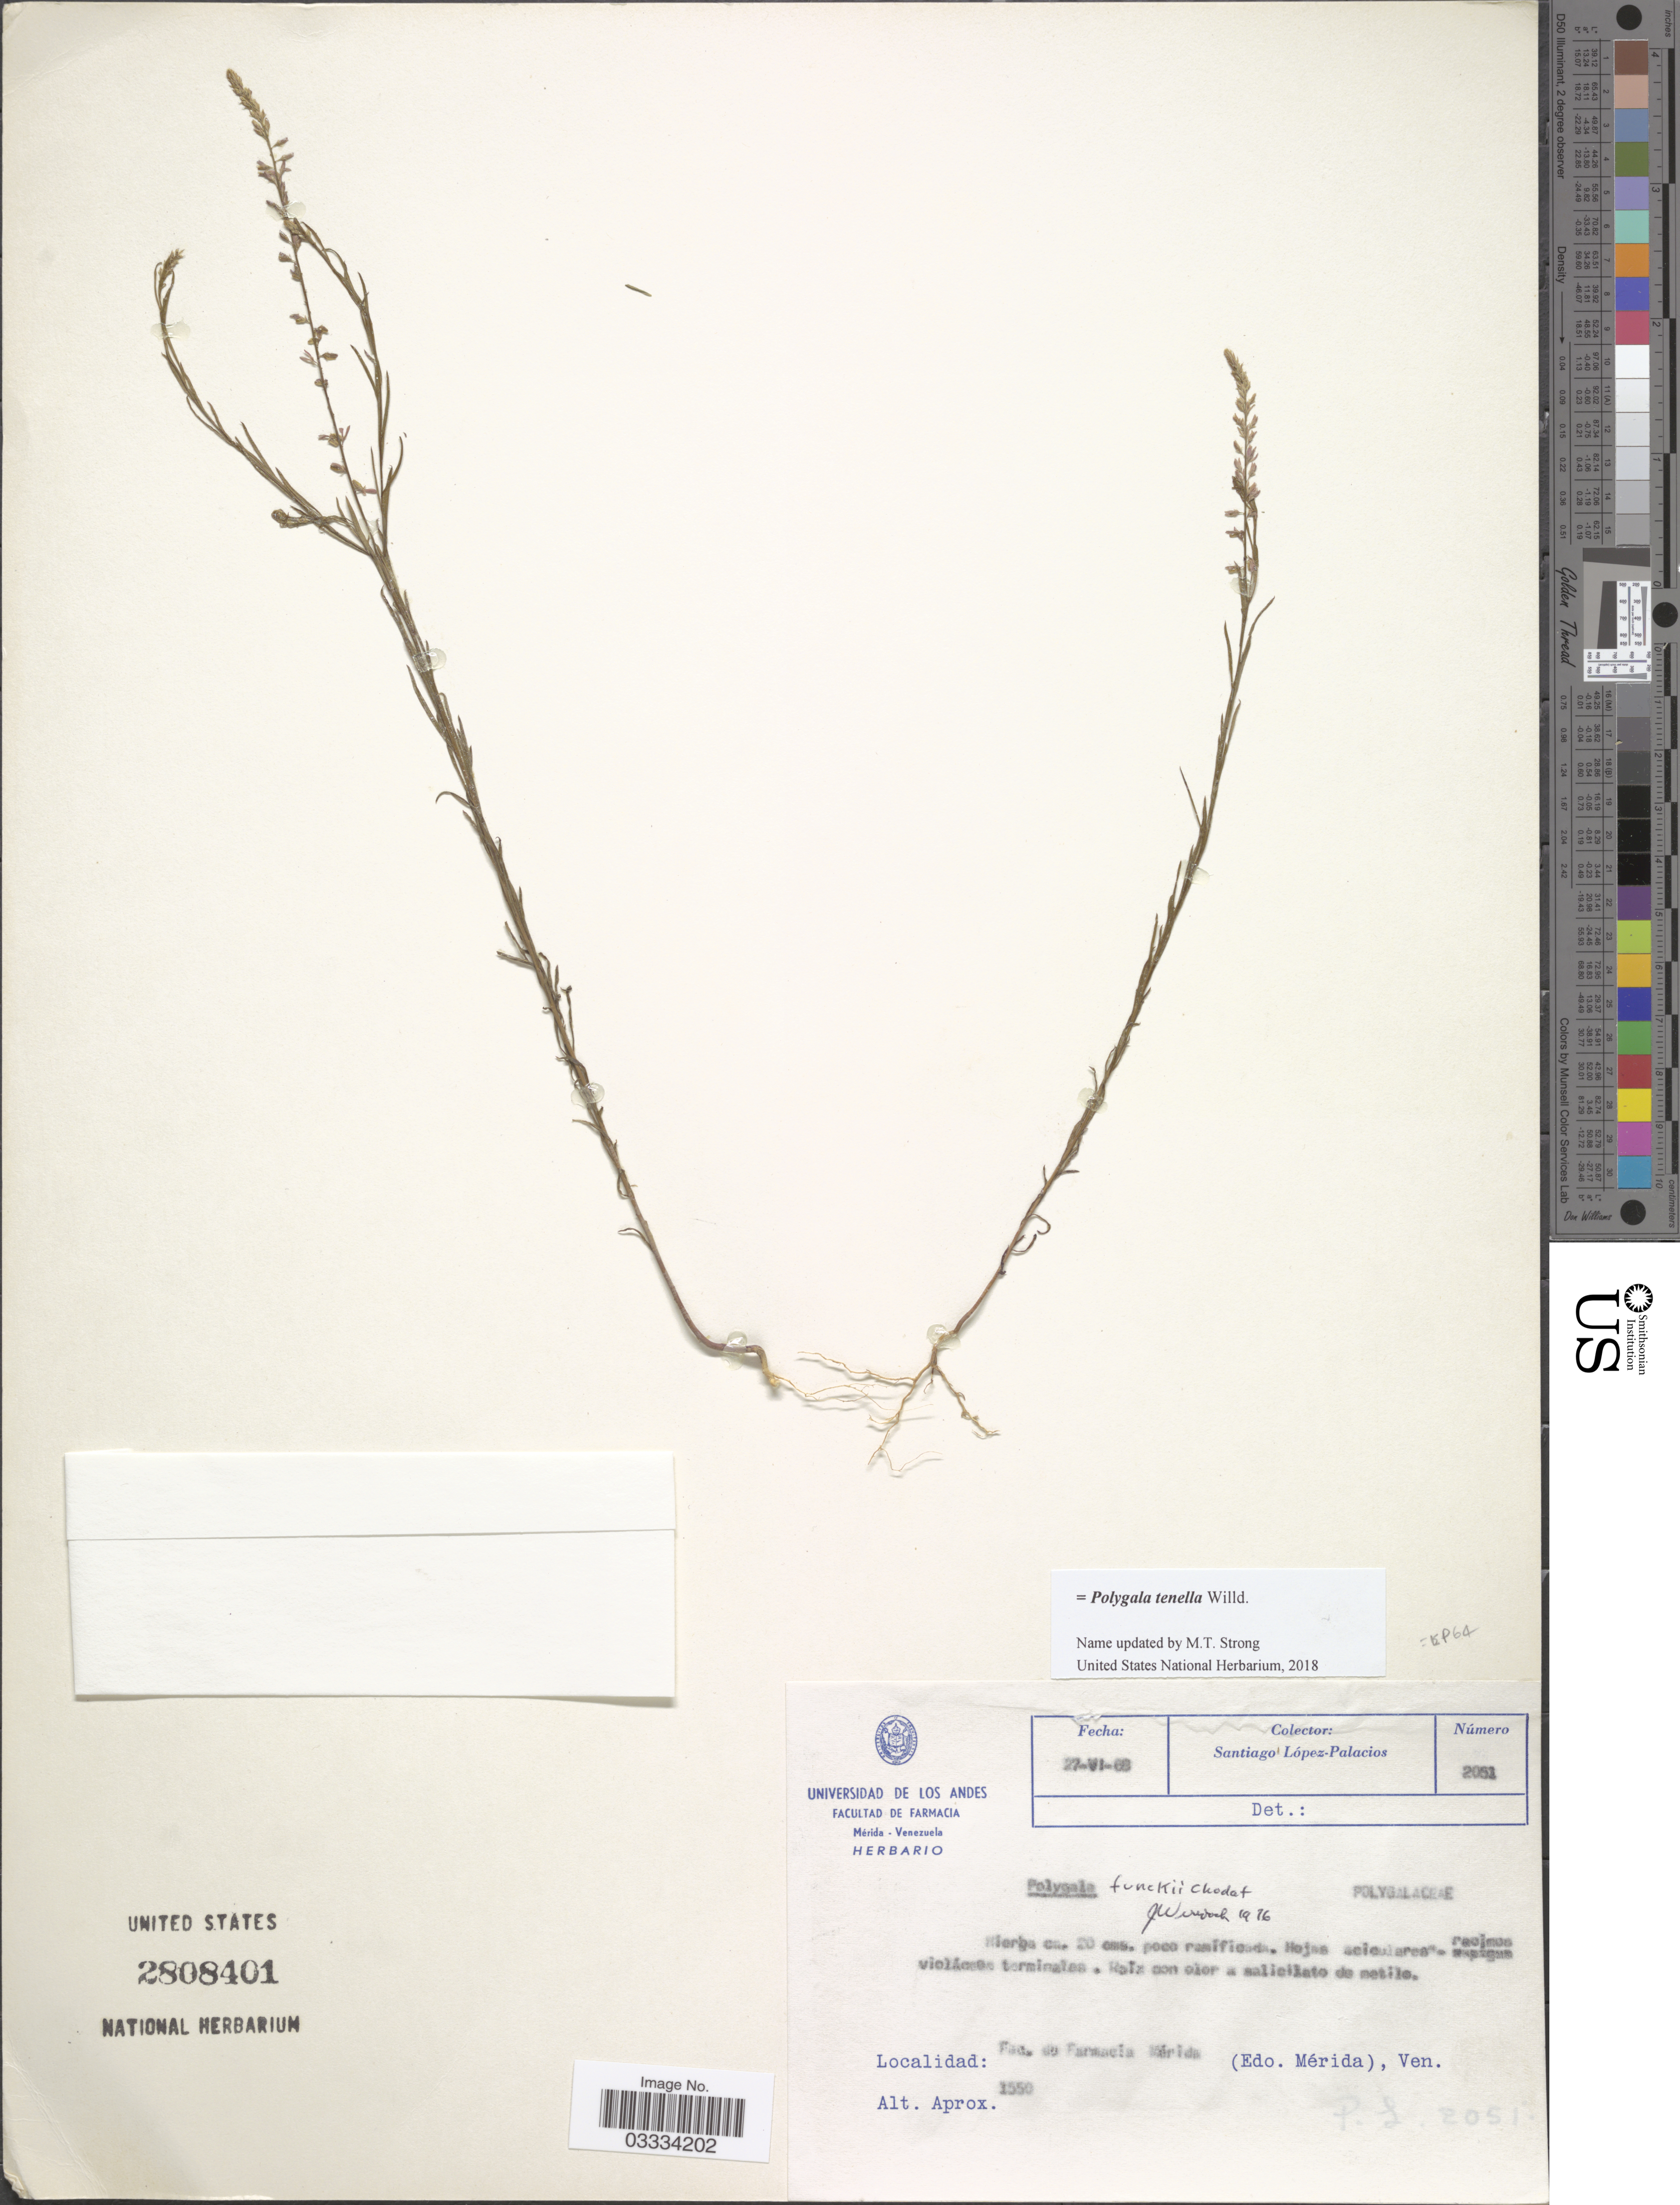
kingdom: Plantae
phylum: Tracheophyta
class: Magnoliopsida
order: Fabales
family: Polygalaceae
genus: Polygala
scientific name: Polygala tenella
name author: Willd.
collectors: S. López-Palacios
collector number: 2051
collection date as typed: Transcribed d/m/y: 27/6/68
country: Venezuela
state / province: Mérida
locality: Fac. de Farmacía Mérida.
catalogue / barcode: US 2808401